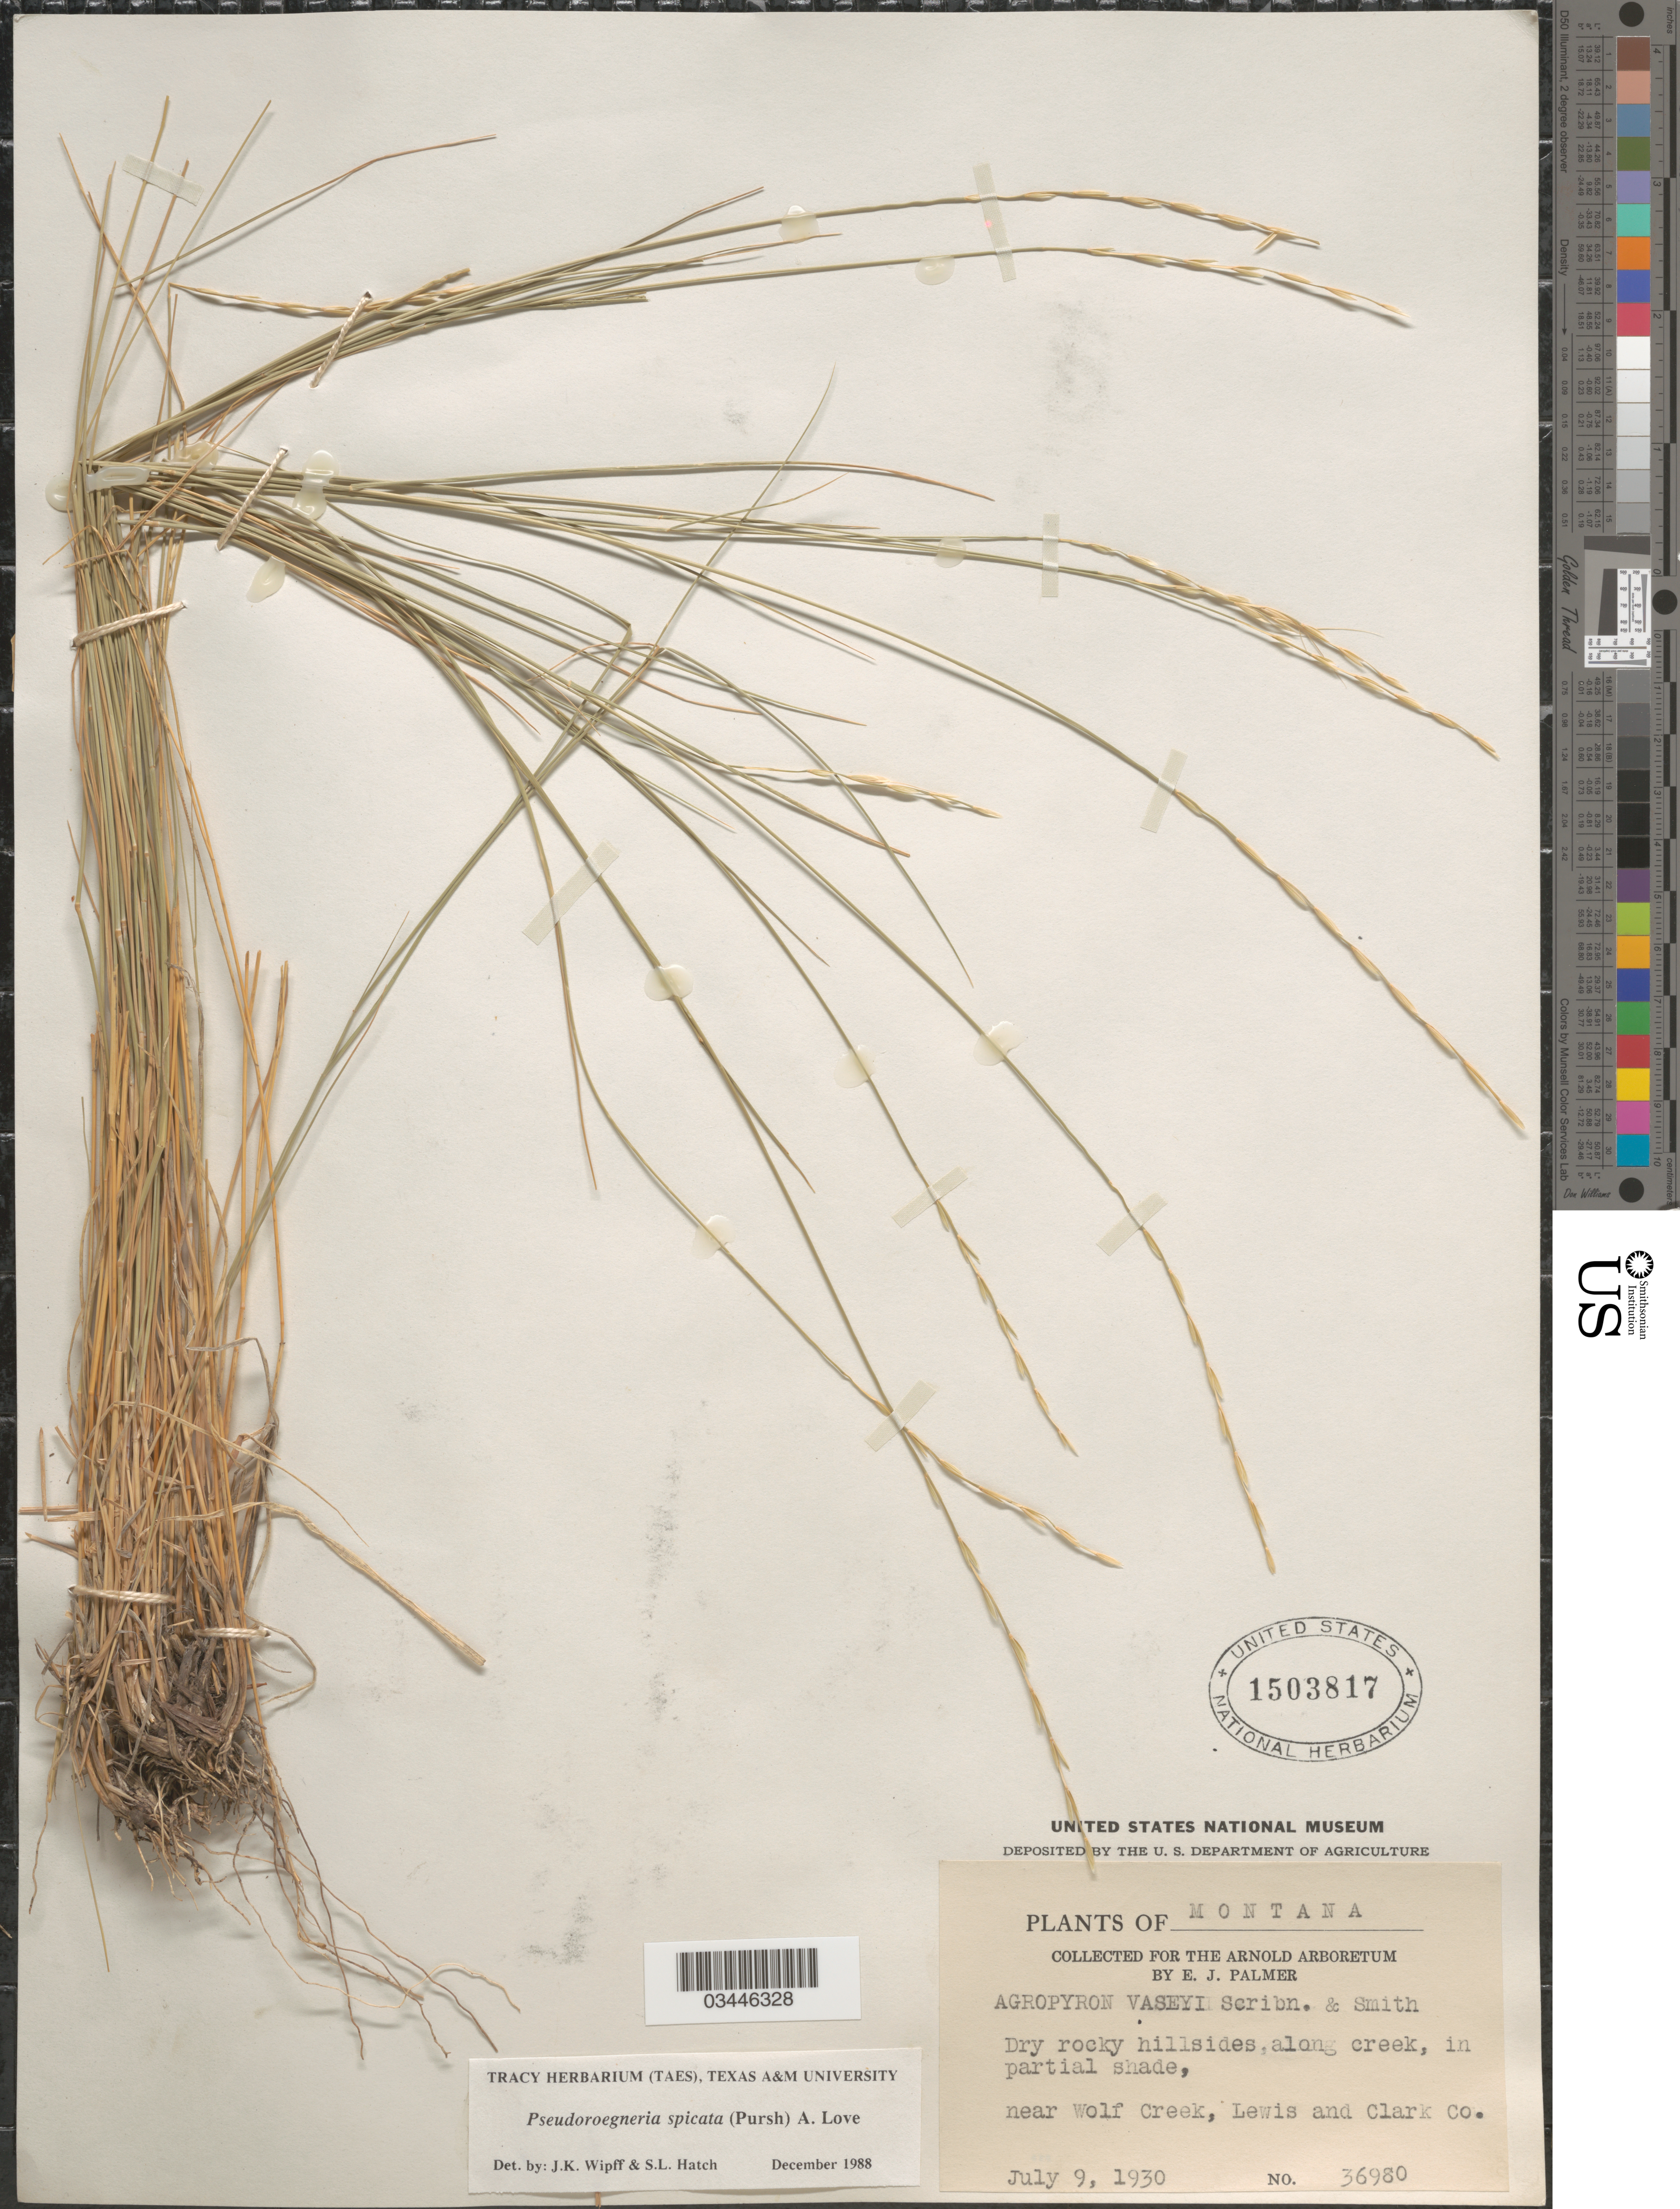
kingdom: Plantae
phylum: Tracheophyta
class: Liliopsida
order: Poales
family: Poaceae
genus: Pseudoroegneria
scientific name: Pseudoroegneria spicata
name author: (Pursh) Á. Löve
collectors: E. J. Palmer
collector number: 36980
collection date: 1930-07-09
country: United States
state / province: Montana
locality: Dry rocky hillsides, along creek, in partial shade, near Wolf Creek, Lewis and Clark Co.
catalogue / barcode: US 1503817